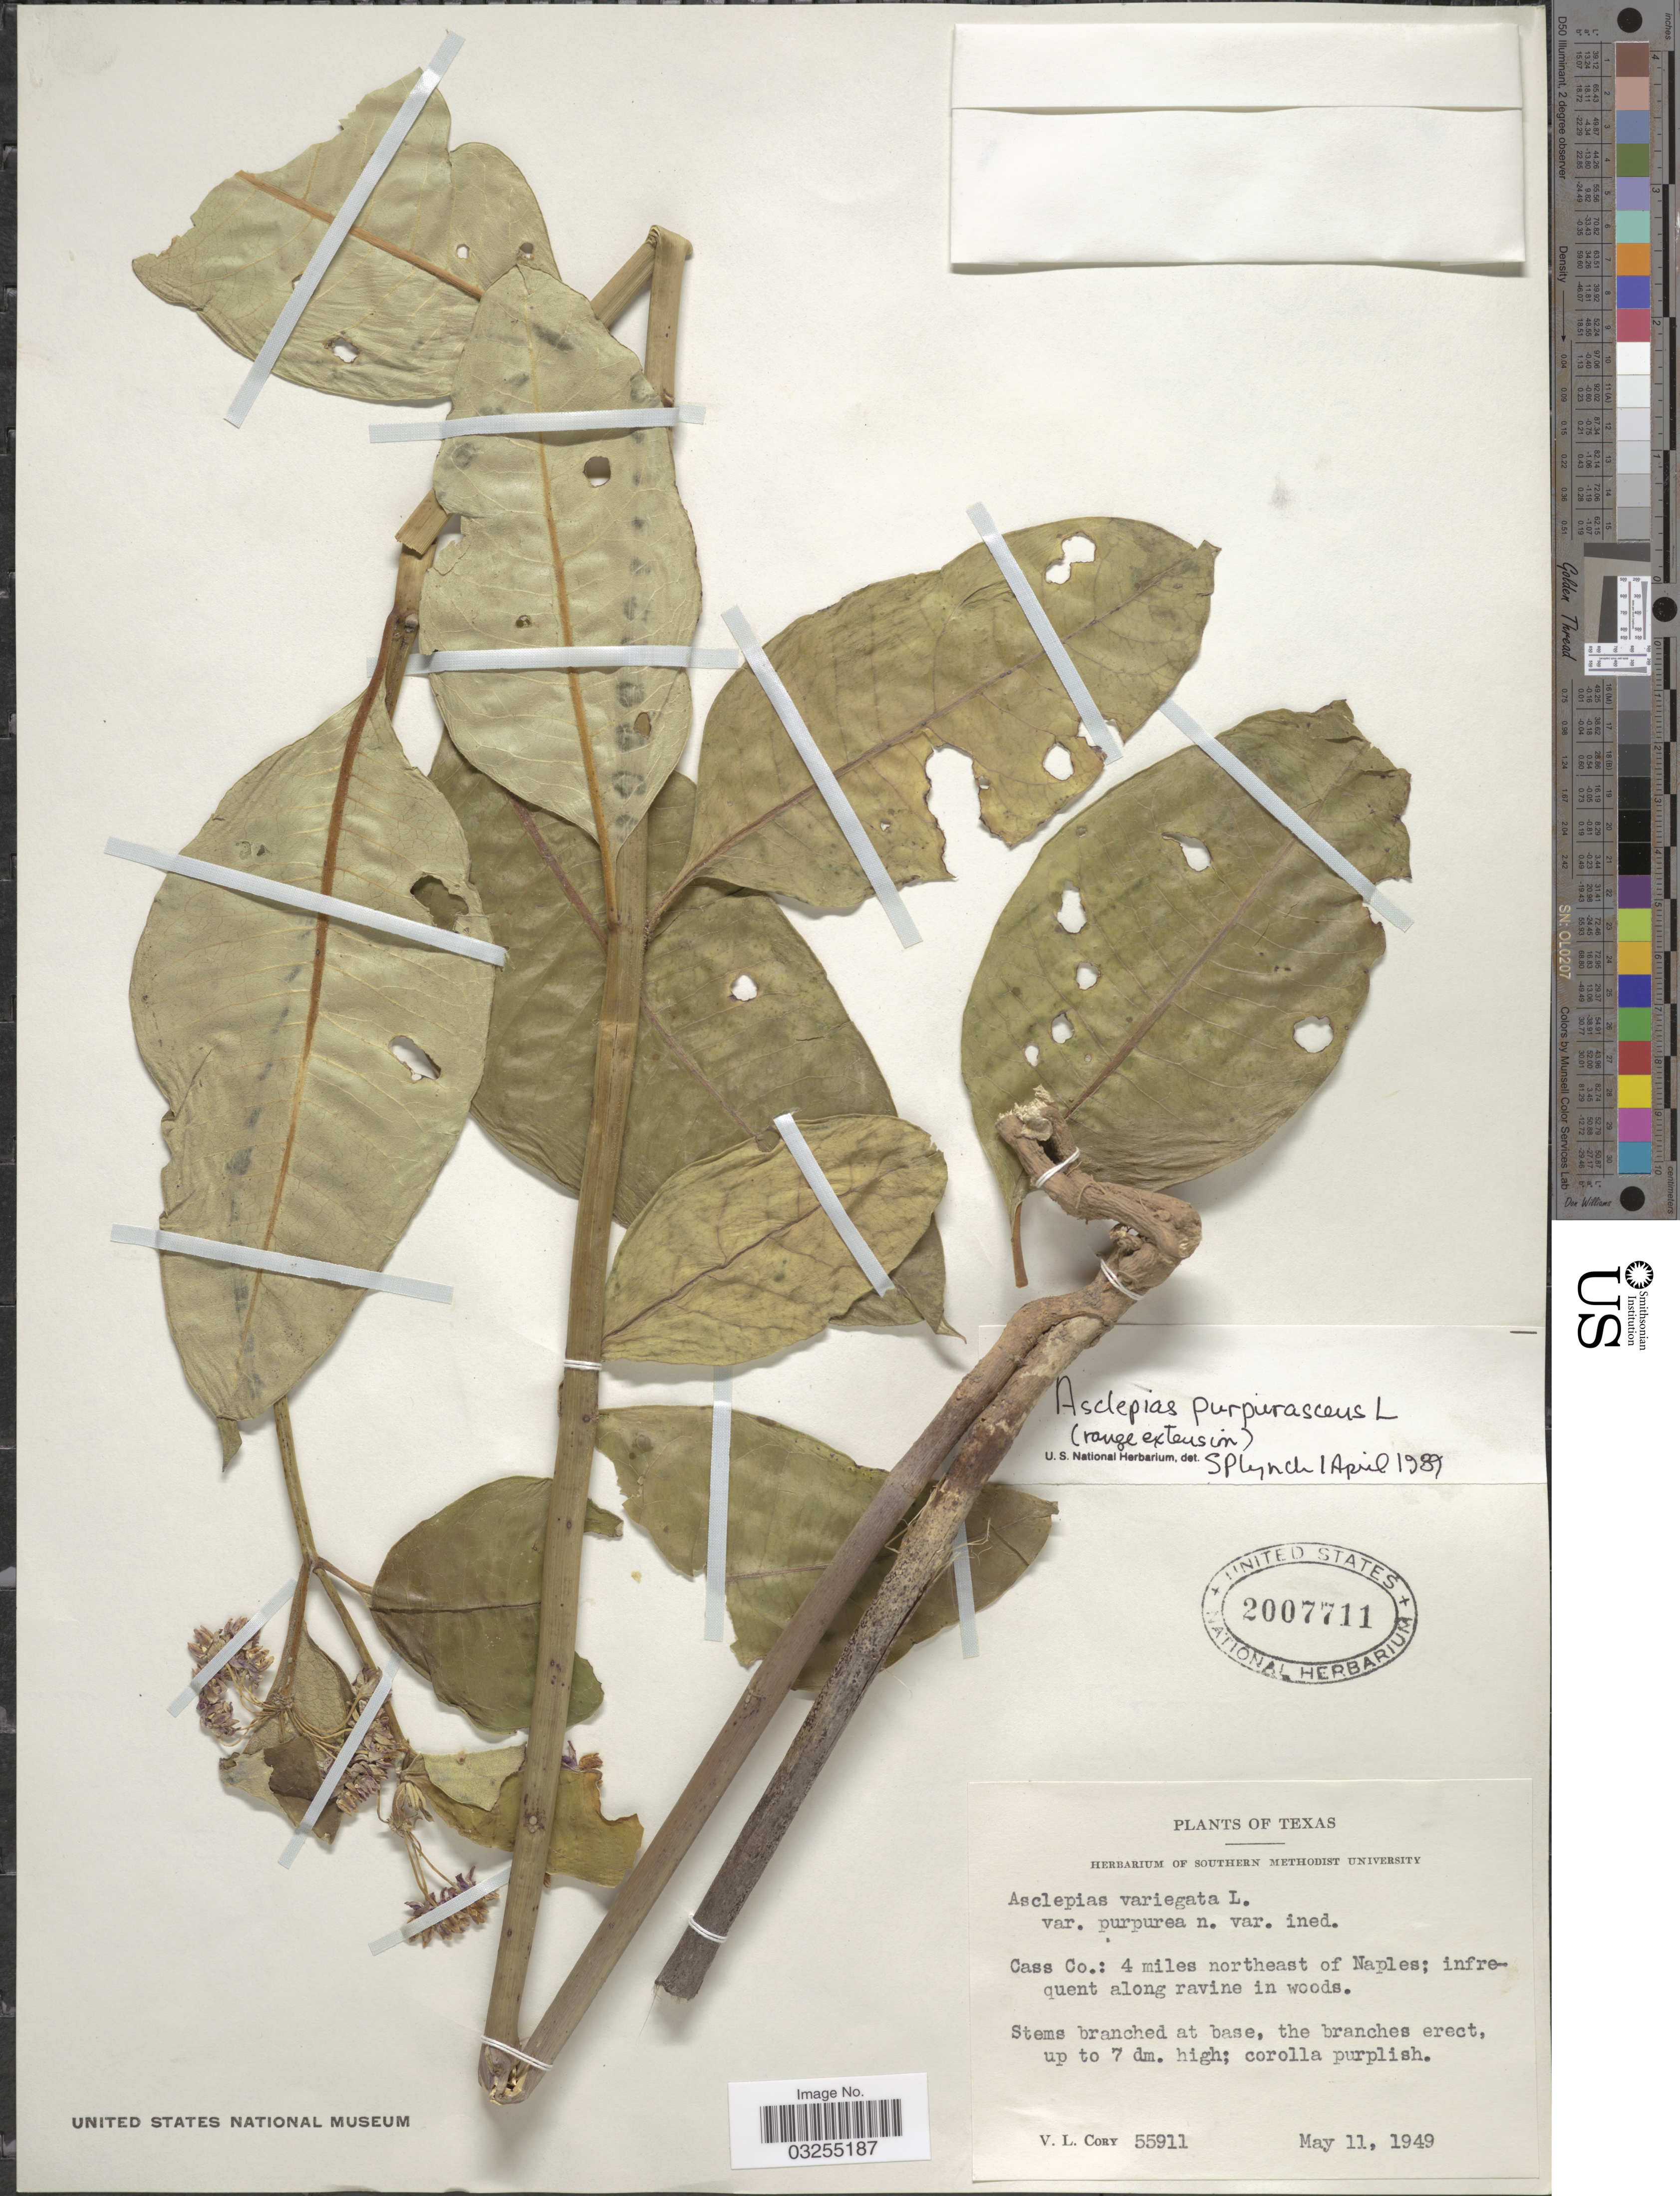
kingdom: Plantae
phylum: Tracheophyta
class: Magnoliopsida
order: Gentianales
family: Apocynaceae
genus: Asclepias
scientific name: Asclepias purpurascens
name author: L.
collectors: V. Cory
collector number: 55911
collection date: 1949-05-11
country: United States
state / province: Texas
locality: Cass Co.: 4 miles northeast of Naples.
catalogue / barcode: US 2007711